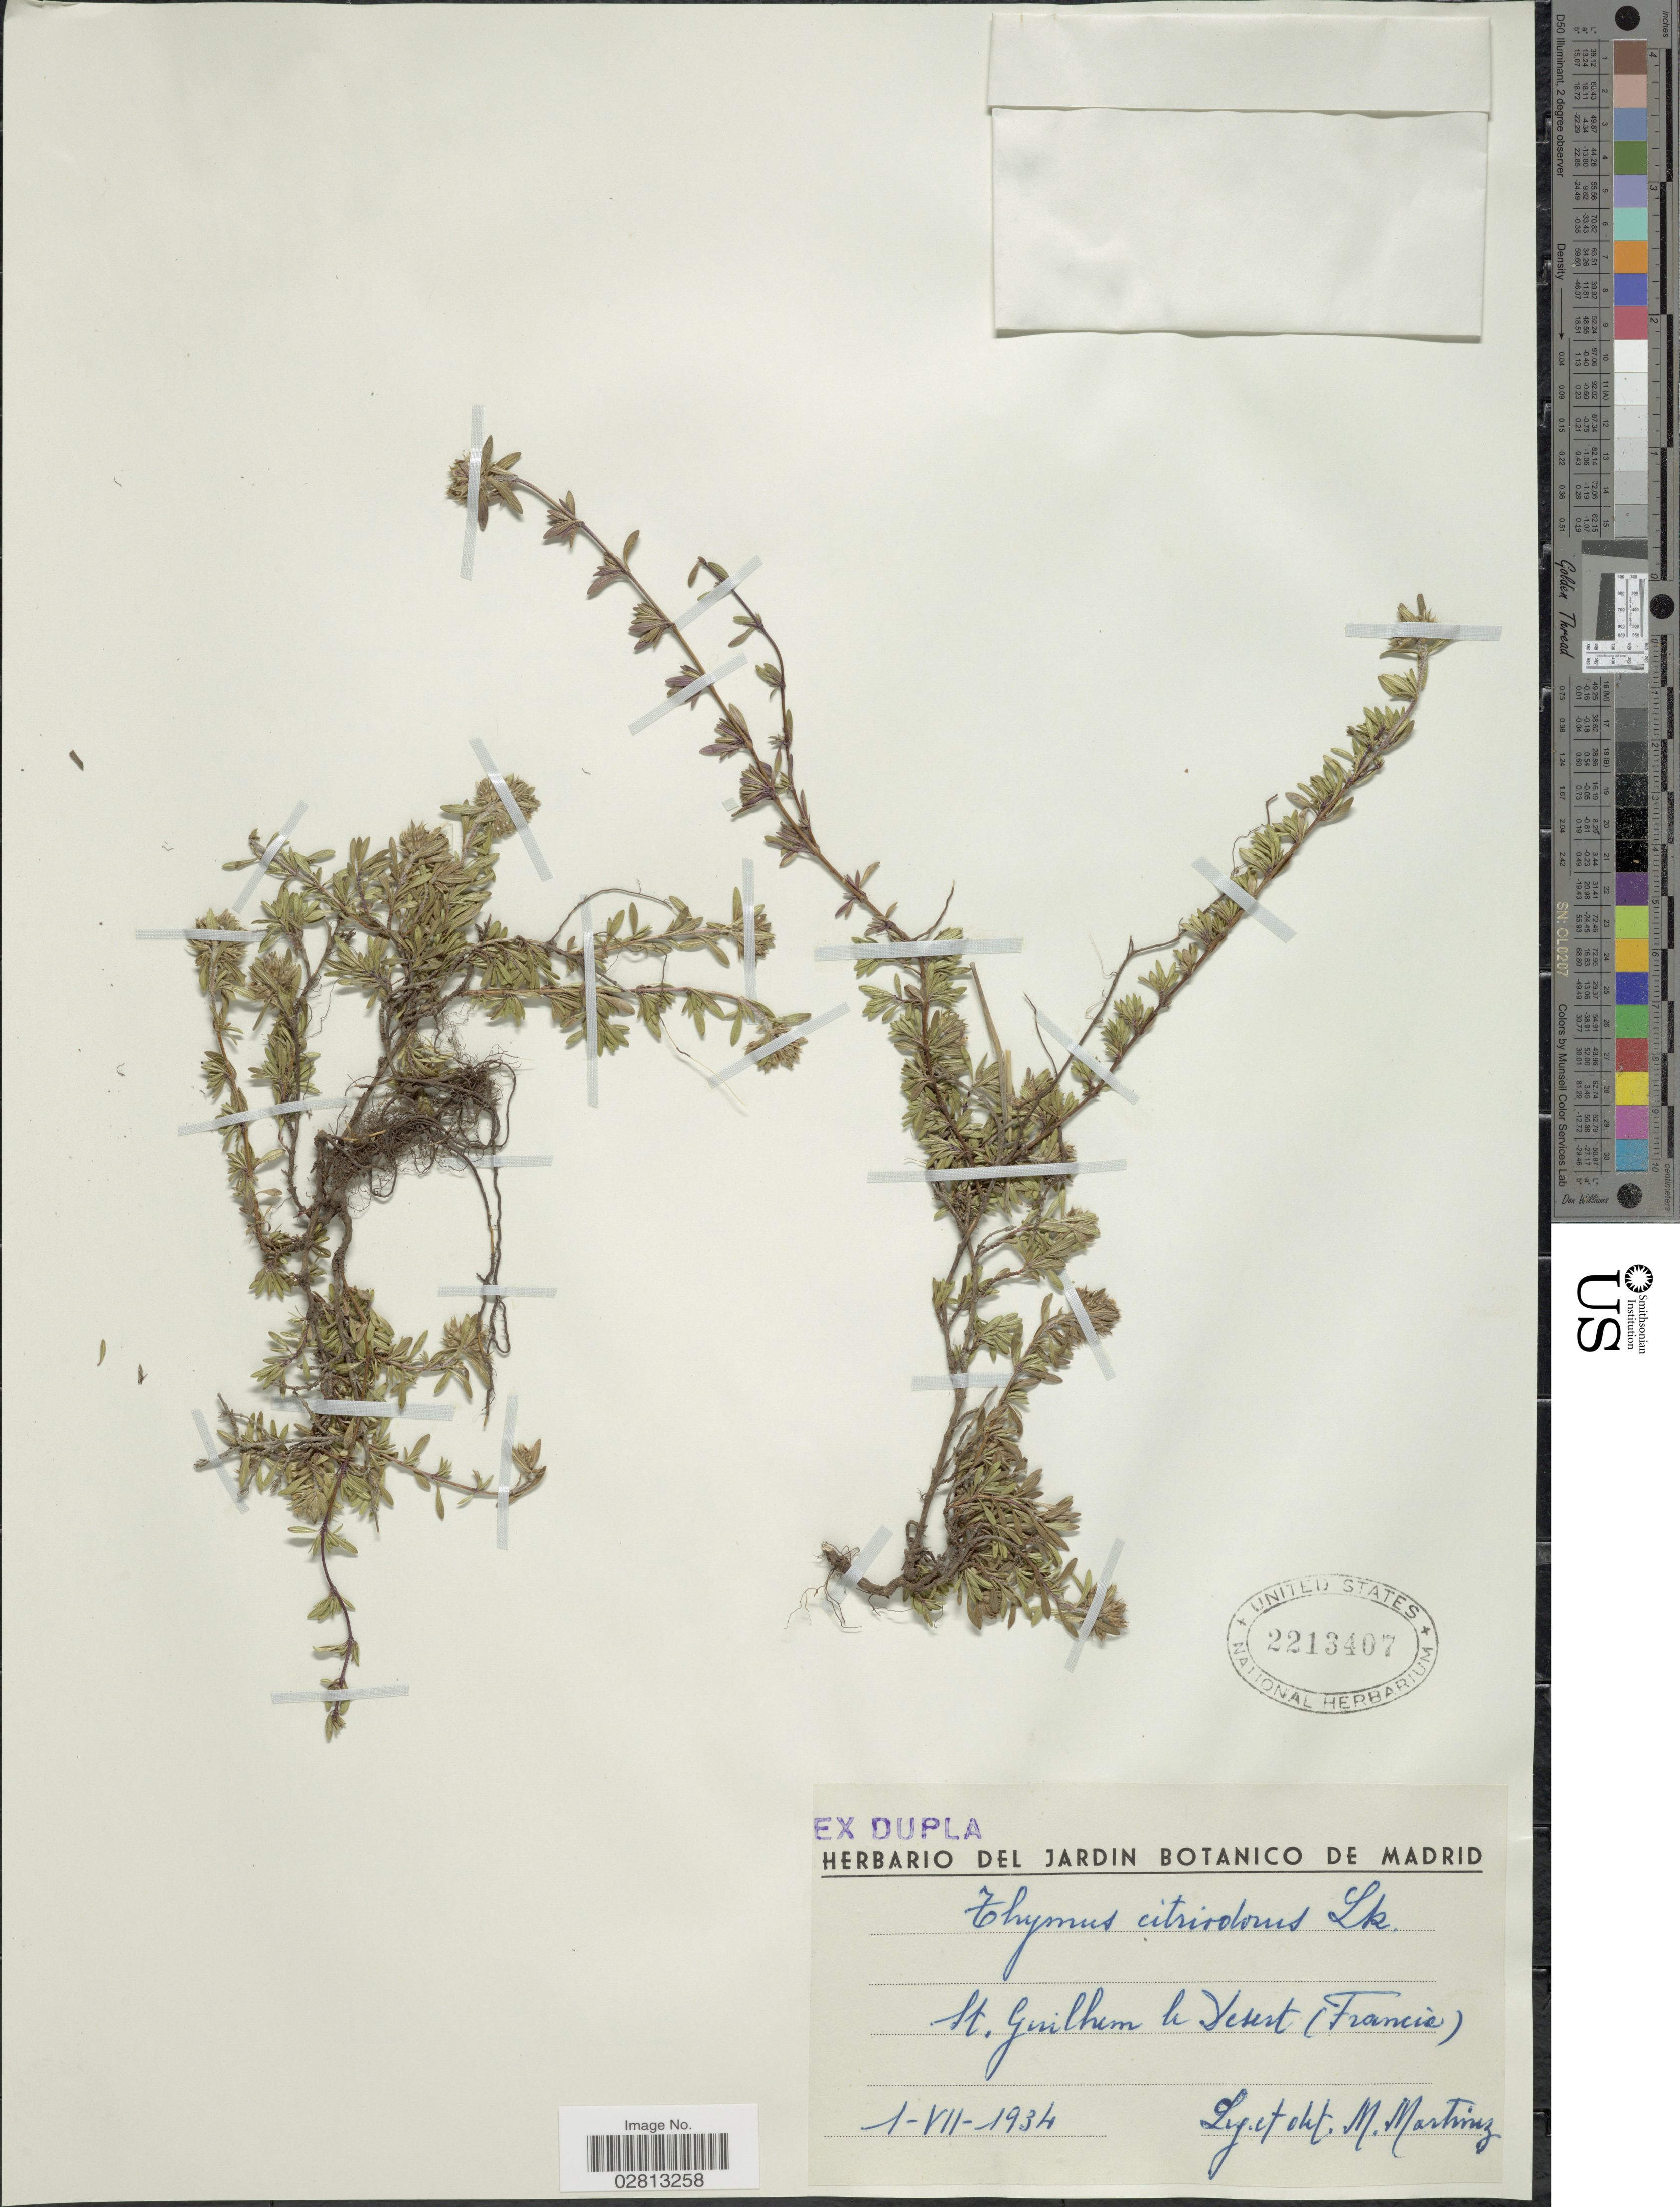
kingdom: Plantae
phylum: Tracheophyta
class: Magnoliopsida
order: Lamiales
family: Lamiaceae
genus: Thymus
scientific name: Thymus citriodorus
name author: Schreb.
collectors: M. Martinez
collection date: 1934-07-01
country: France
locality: St. Guilhem la [interpreted] Desert.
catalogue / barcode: US 2213407